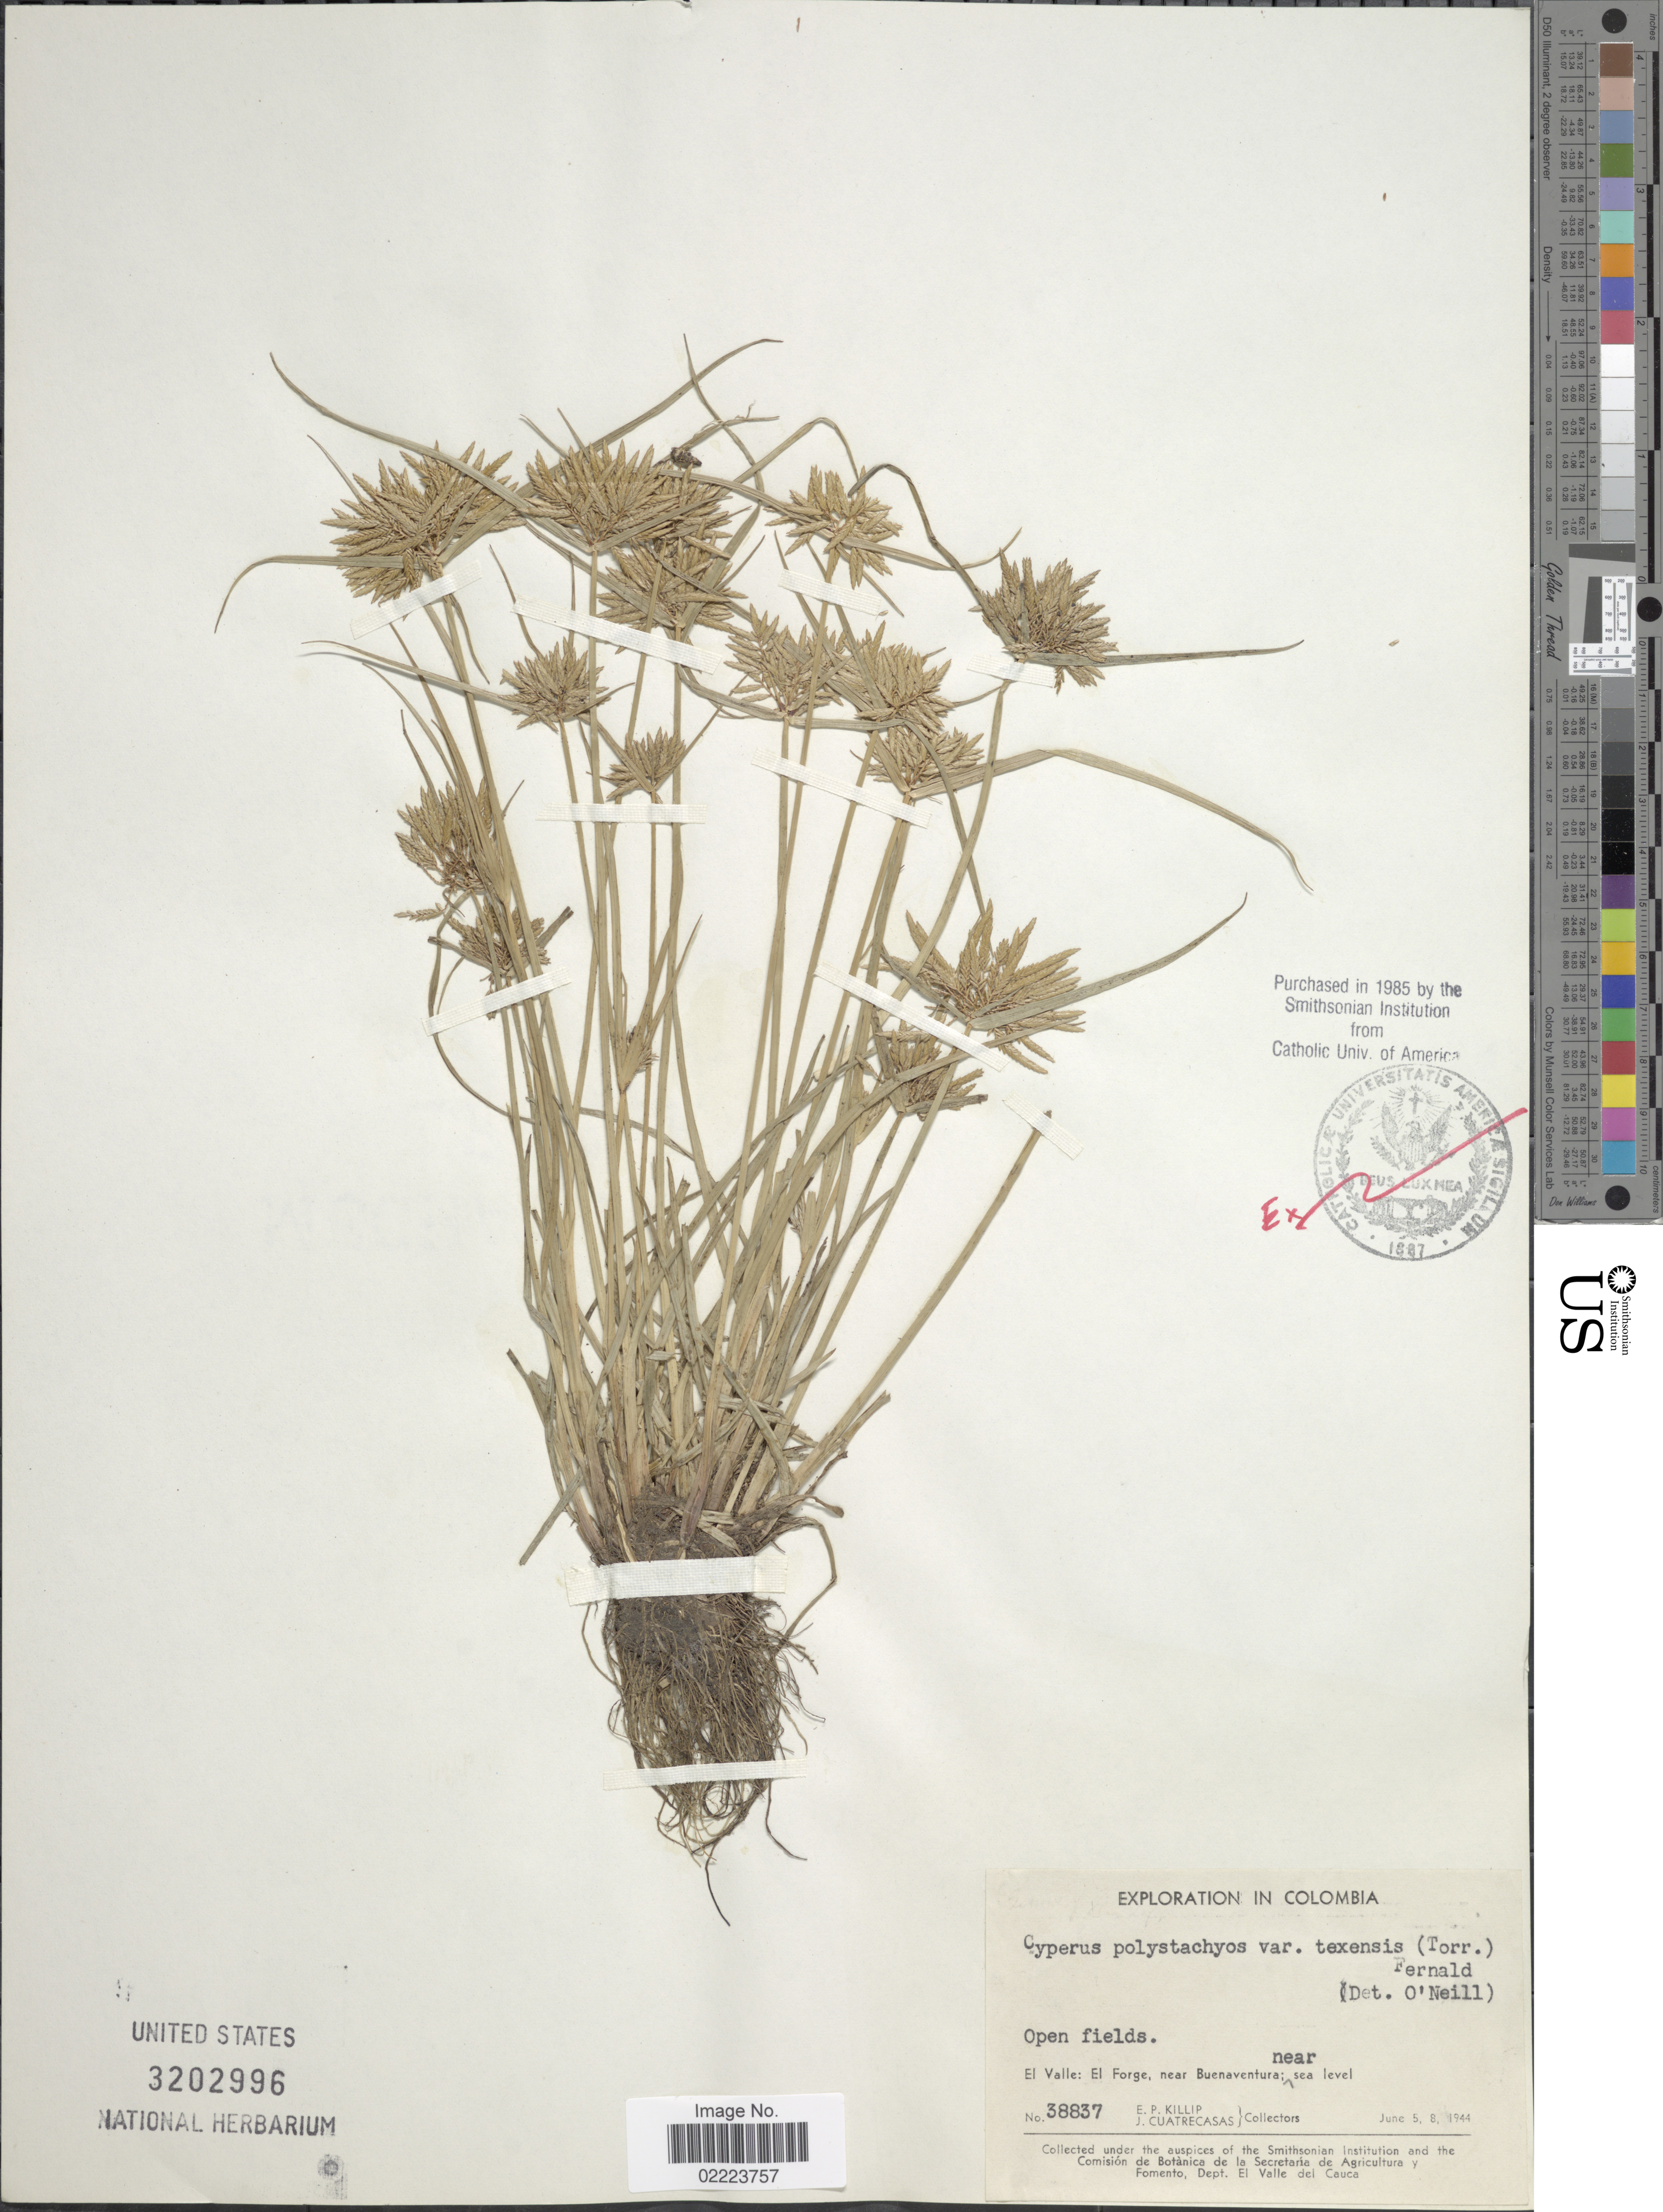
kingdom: Plantae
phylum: Tracheophyta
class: Liliopsida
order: Poales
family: Cyperaceae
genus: Cyperus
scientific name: Cyperus polystachyos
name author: Rottb.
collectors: E. P. Killip & J. Cuatrecasas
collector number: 38837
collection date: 1944-06-05/1944-06-08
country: Colombia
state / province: Valle del Cauca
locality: Open fields, El Valle: El Forge, near Buenaventura, near sea level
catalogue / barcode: US 3202996